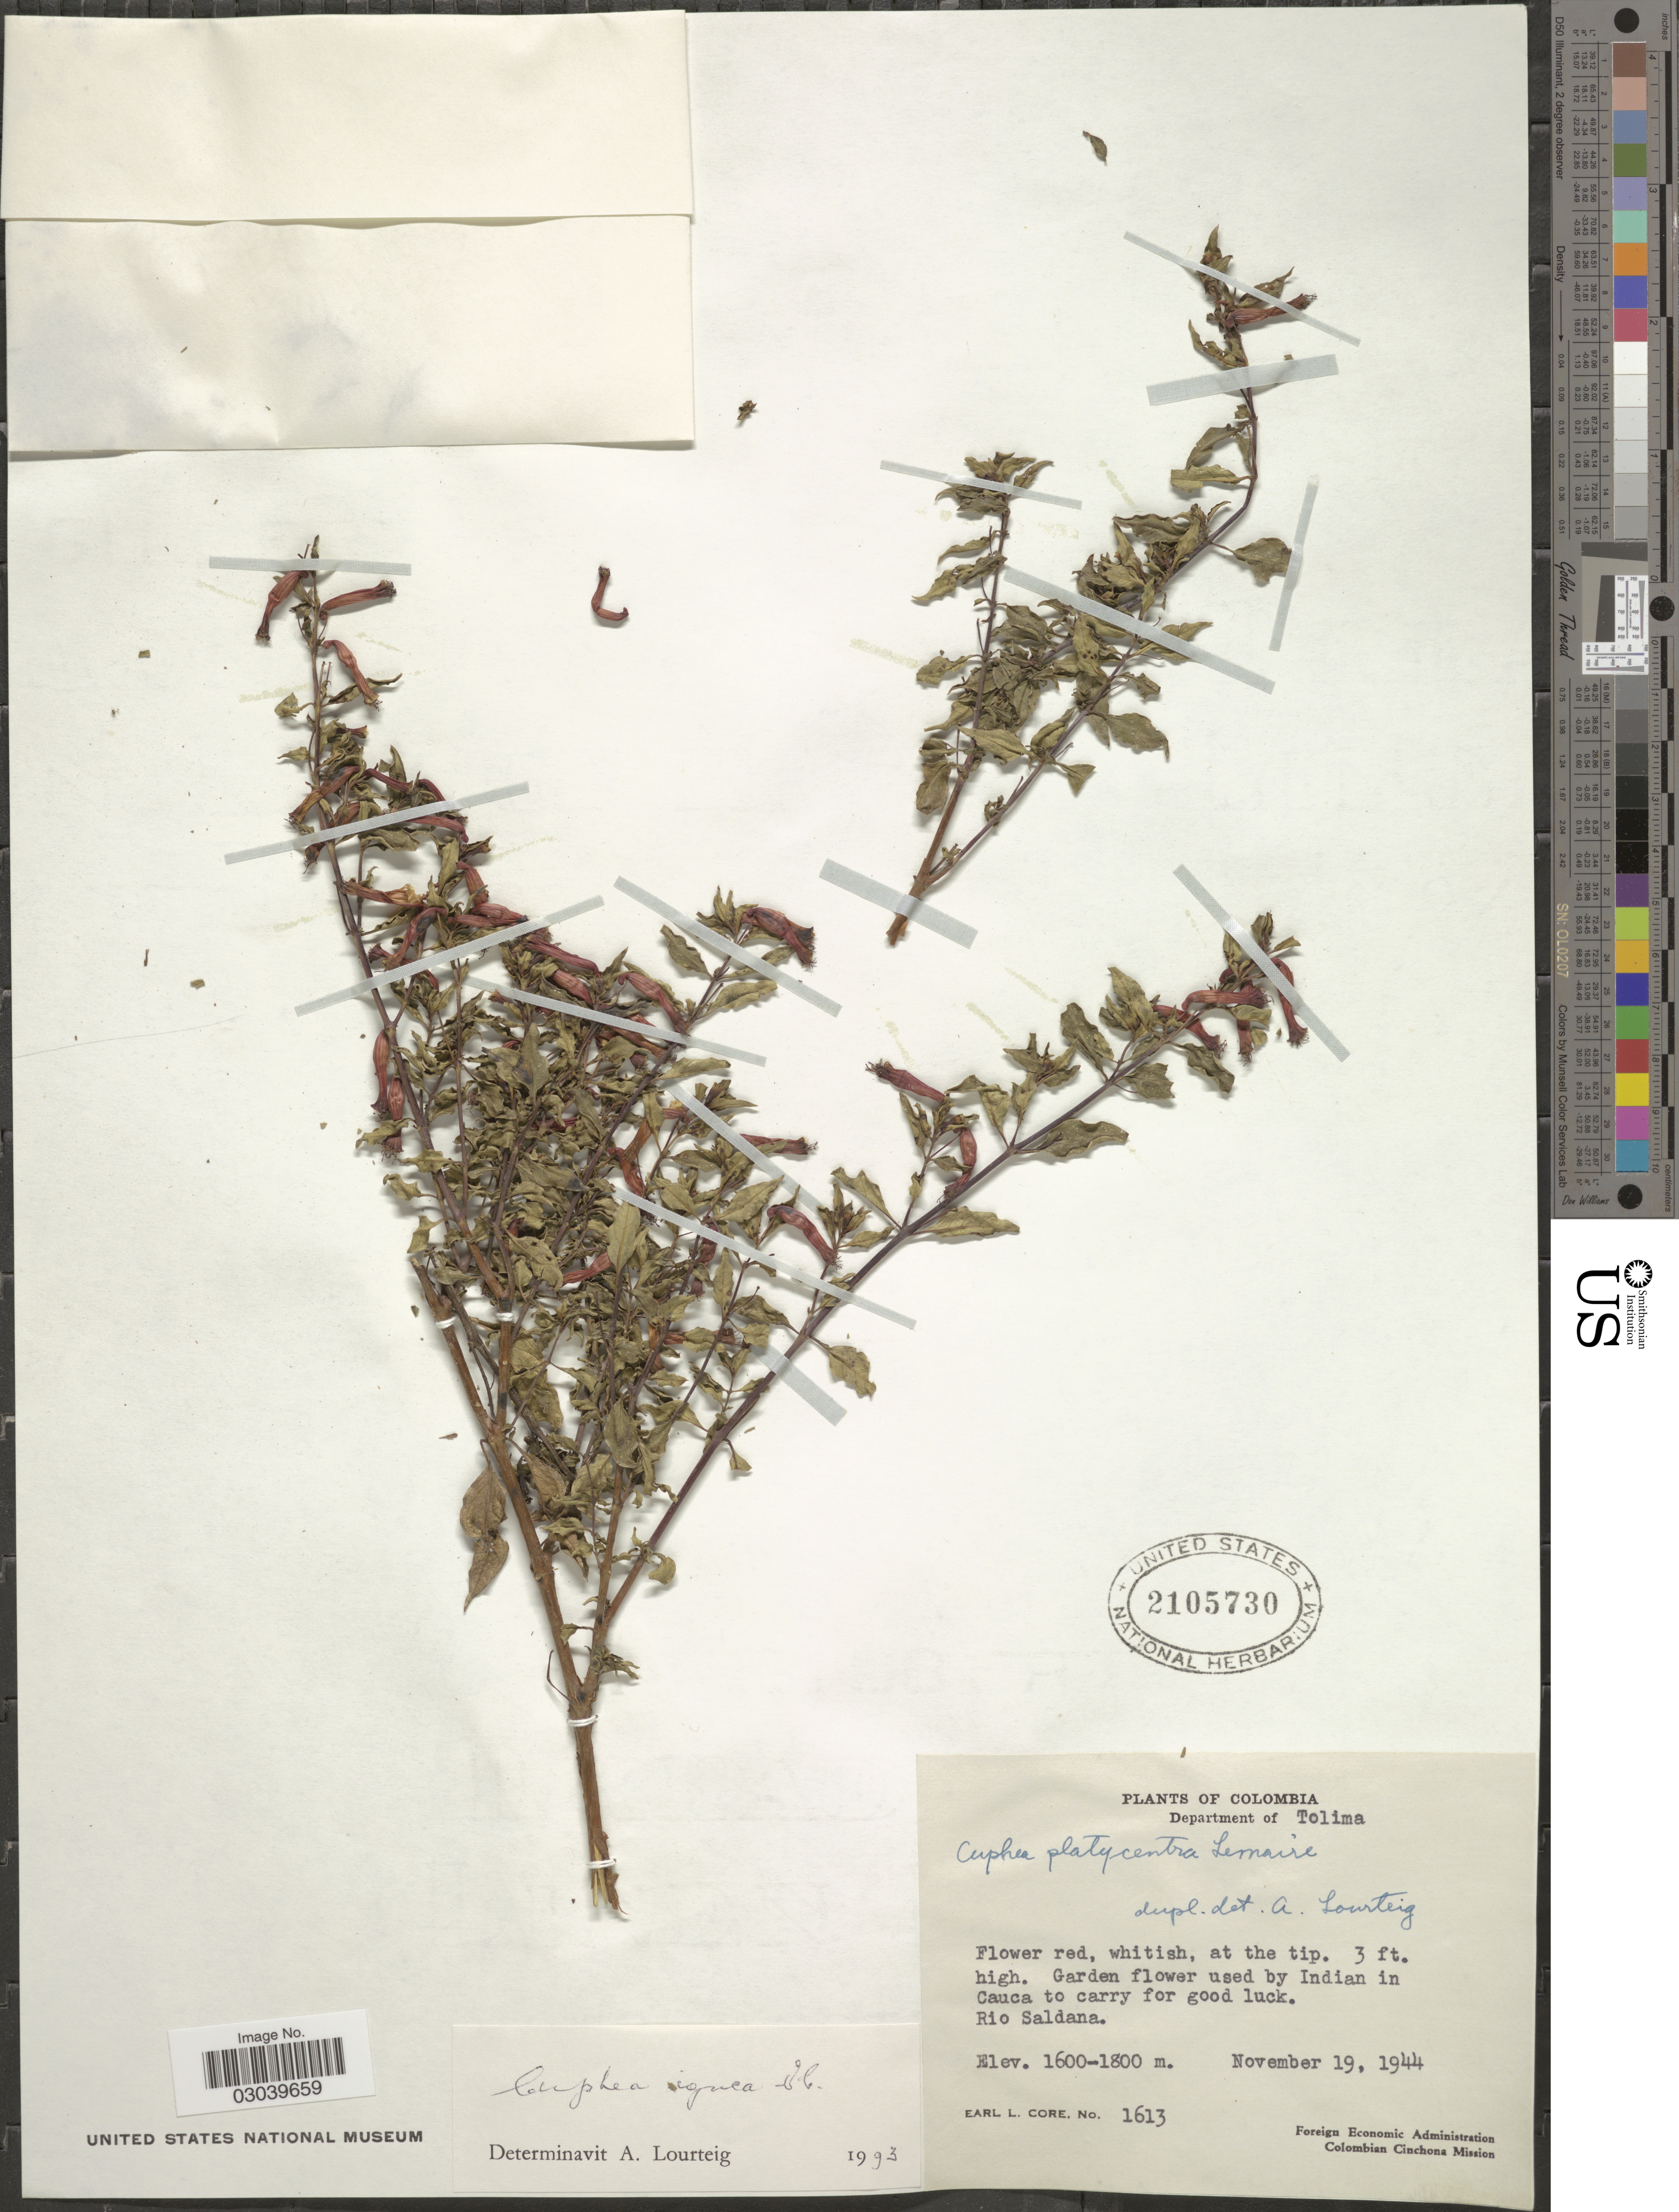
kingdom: Plantae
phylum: Tracheophyta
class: Magnoliopsida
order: Myrtales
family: Lythraceae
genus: Cuphea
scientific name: Cuphea ignea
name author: A. DC.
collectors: E. L. Core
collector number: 1613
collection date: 1944-11-19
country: Colombia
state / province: Tolima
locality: Department of Tolima. Rio Saldana.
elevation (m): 1600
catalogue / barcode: US 2105730